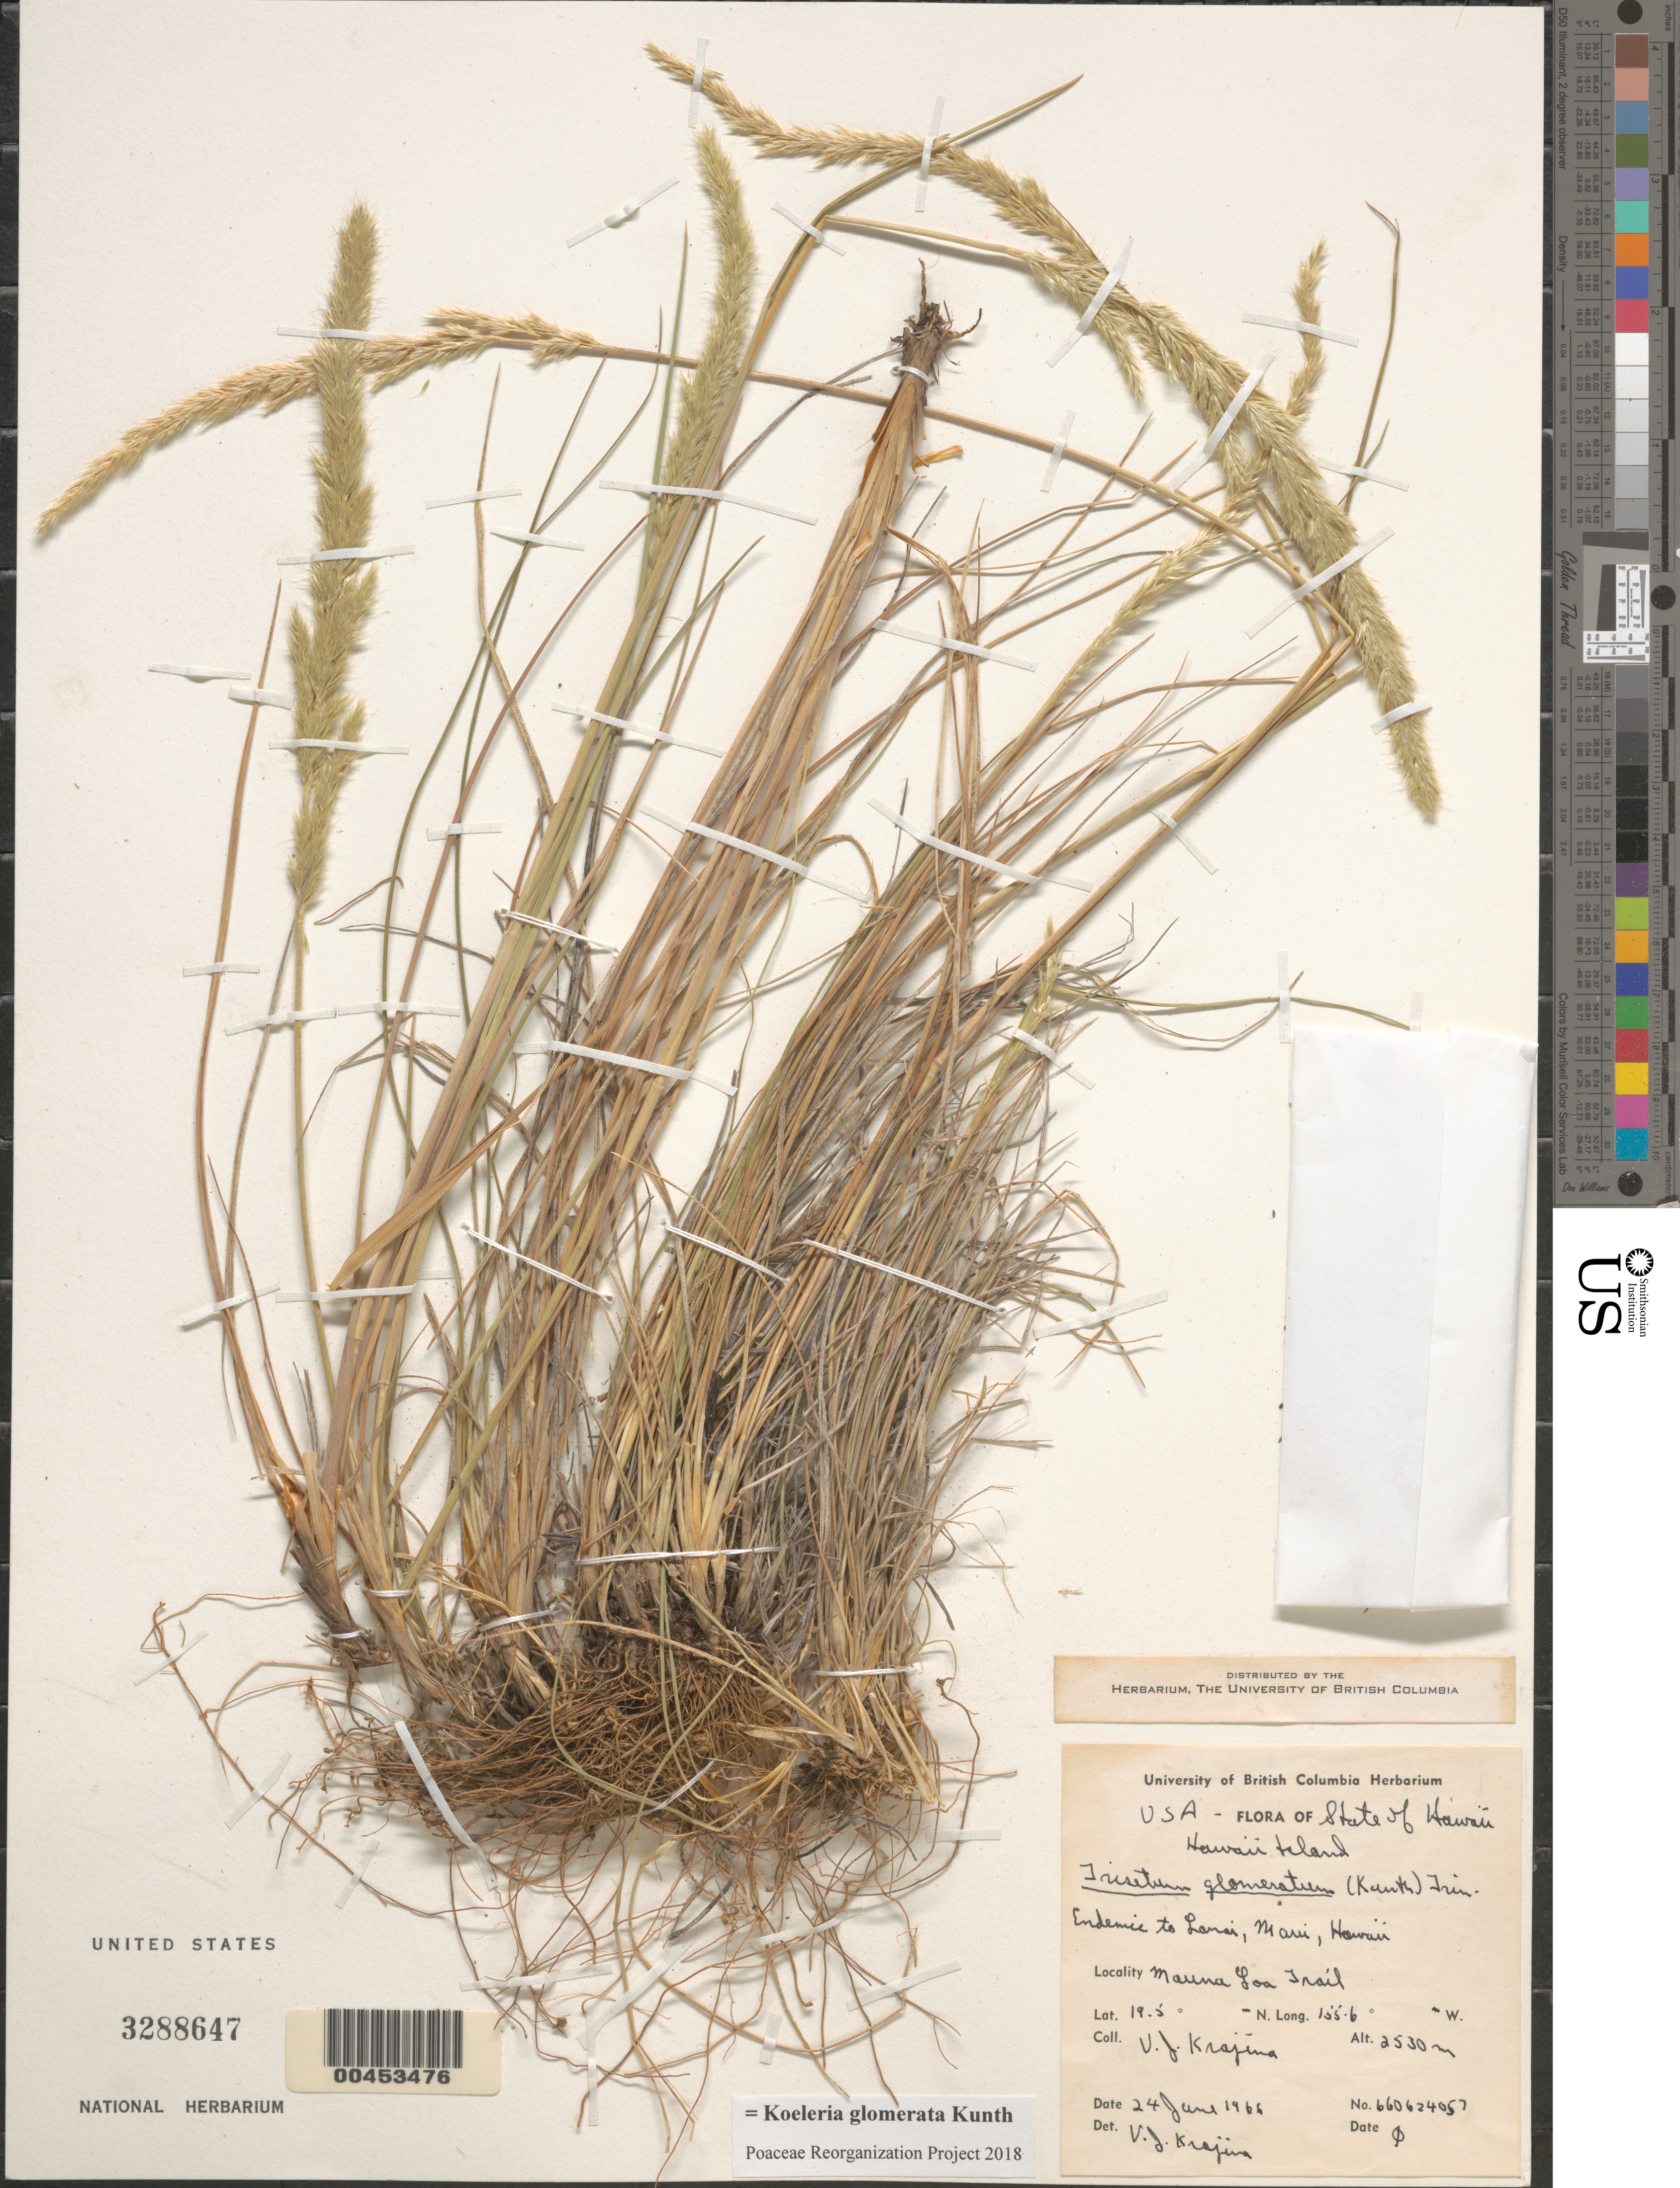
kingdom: Plantae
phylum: Tracheophyta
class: Liliopsida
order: Poales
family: Poaceae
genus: Koeleria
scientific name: Koeleria glomerata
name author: Kunth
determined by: Poaceae Reorganization Project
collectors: V. Krajina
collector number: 660624057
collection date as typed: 24 Jun 1966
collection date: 1966-06-24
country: United States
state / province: Hawaii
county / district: Hawaii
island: Hawaii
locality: Mauna Loa Trail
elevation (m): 2530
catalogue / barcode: US 3288647